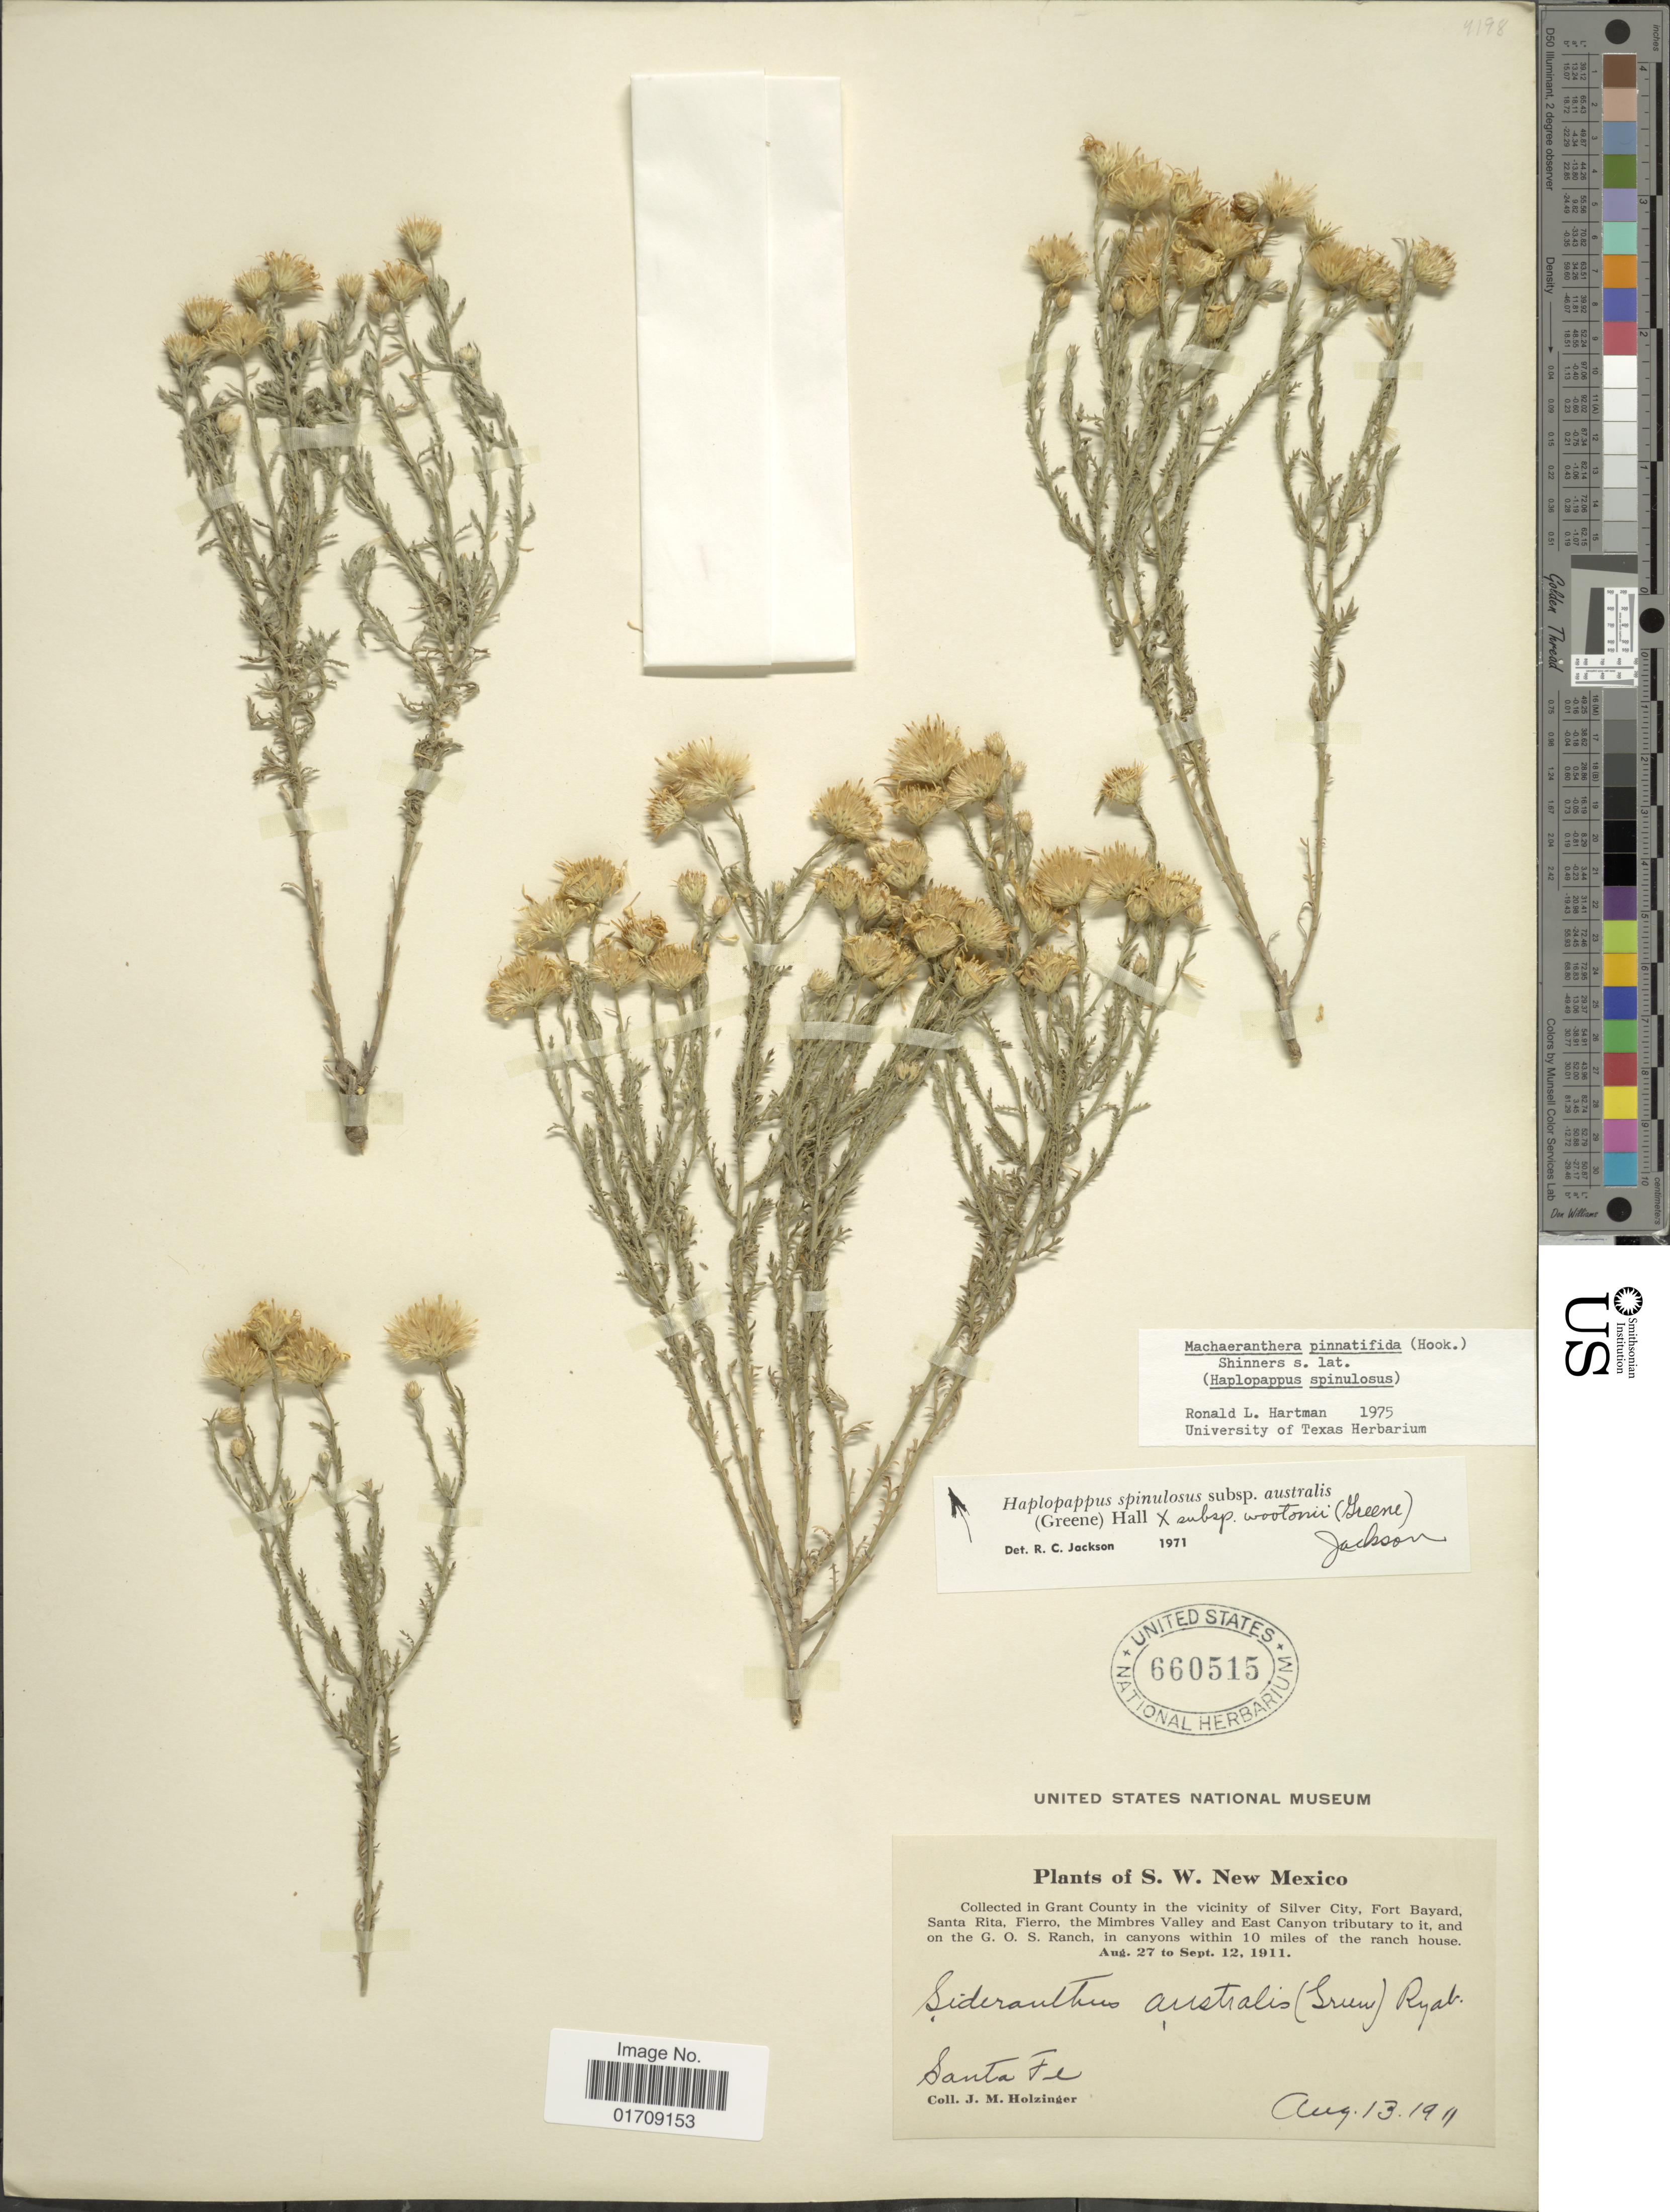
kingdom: Plantae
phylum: Tracheophyta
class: Magnoliopsida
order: Asterales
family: Asteraceae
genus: Machaeranthera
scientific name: Machaeranthera pinnatifida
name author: (Hook.) Shinners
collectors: J. M. Holzinger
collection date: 1911-08-13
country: United States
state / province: New Mexico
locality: S. W. New Mexico, Grant County in the vicinity of Silver City, Fort Bayard, Santa Rita, Fierro, the Minmbres Valley and East Canyon, tributary to it, on the G. O. S. Ranch, Santa Fe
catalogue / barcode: US 660515